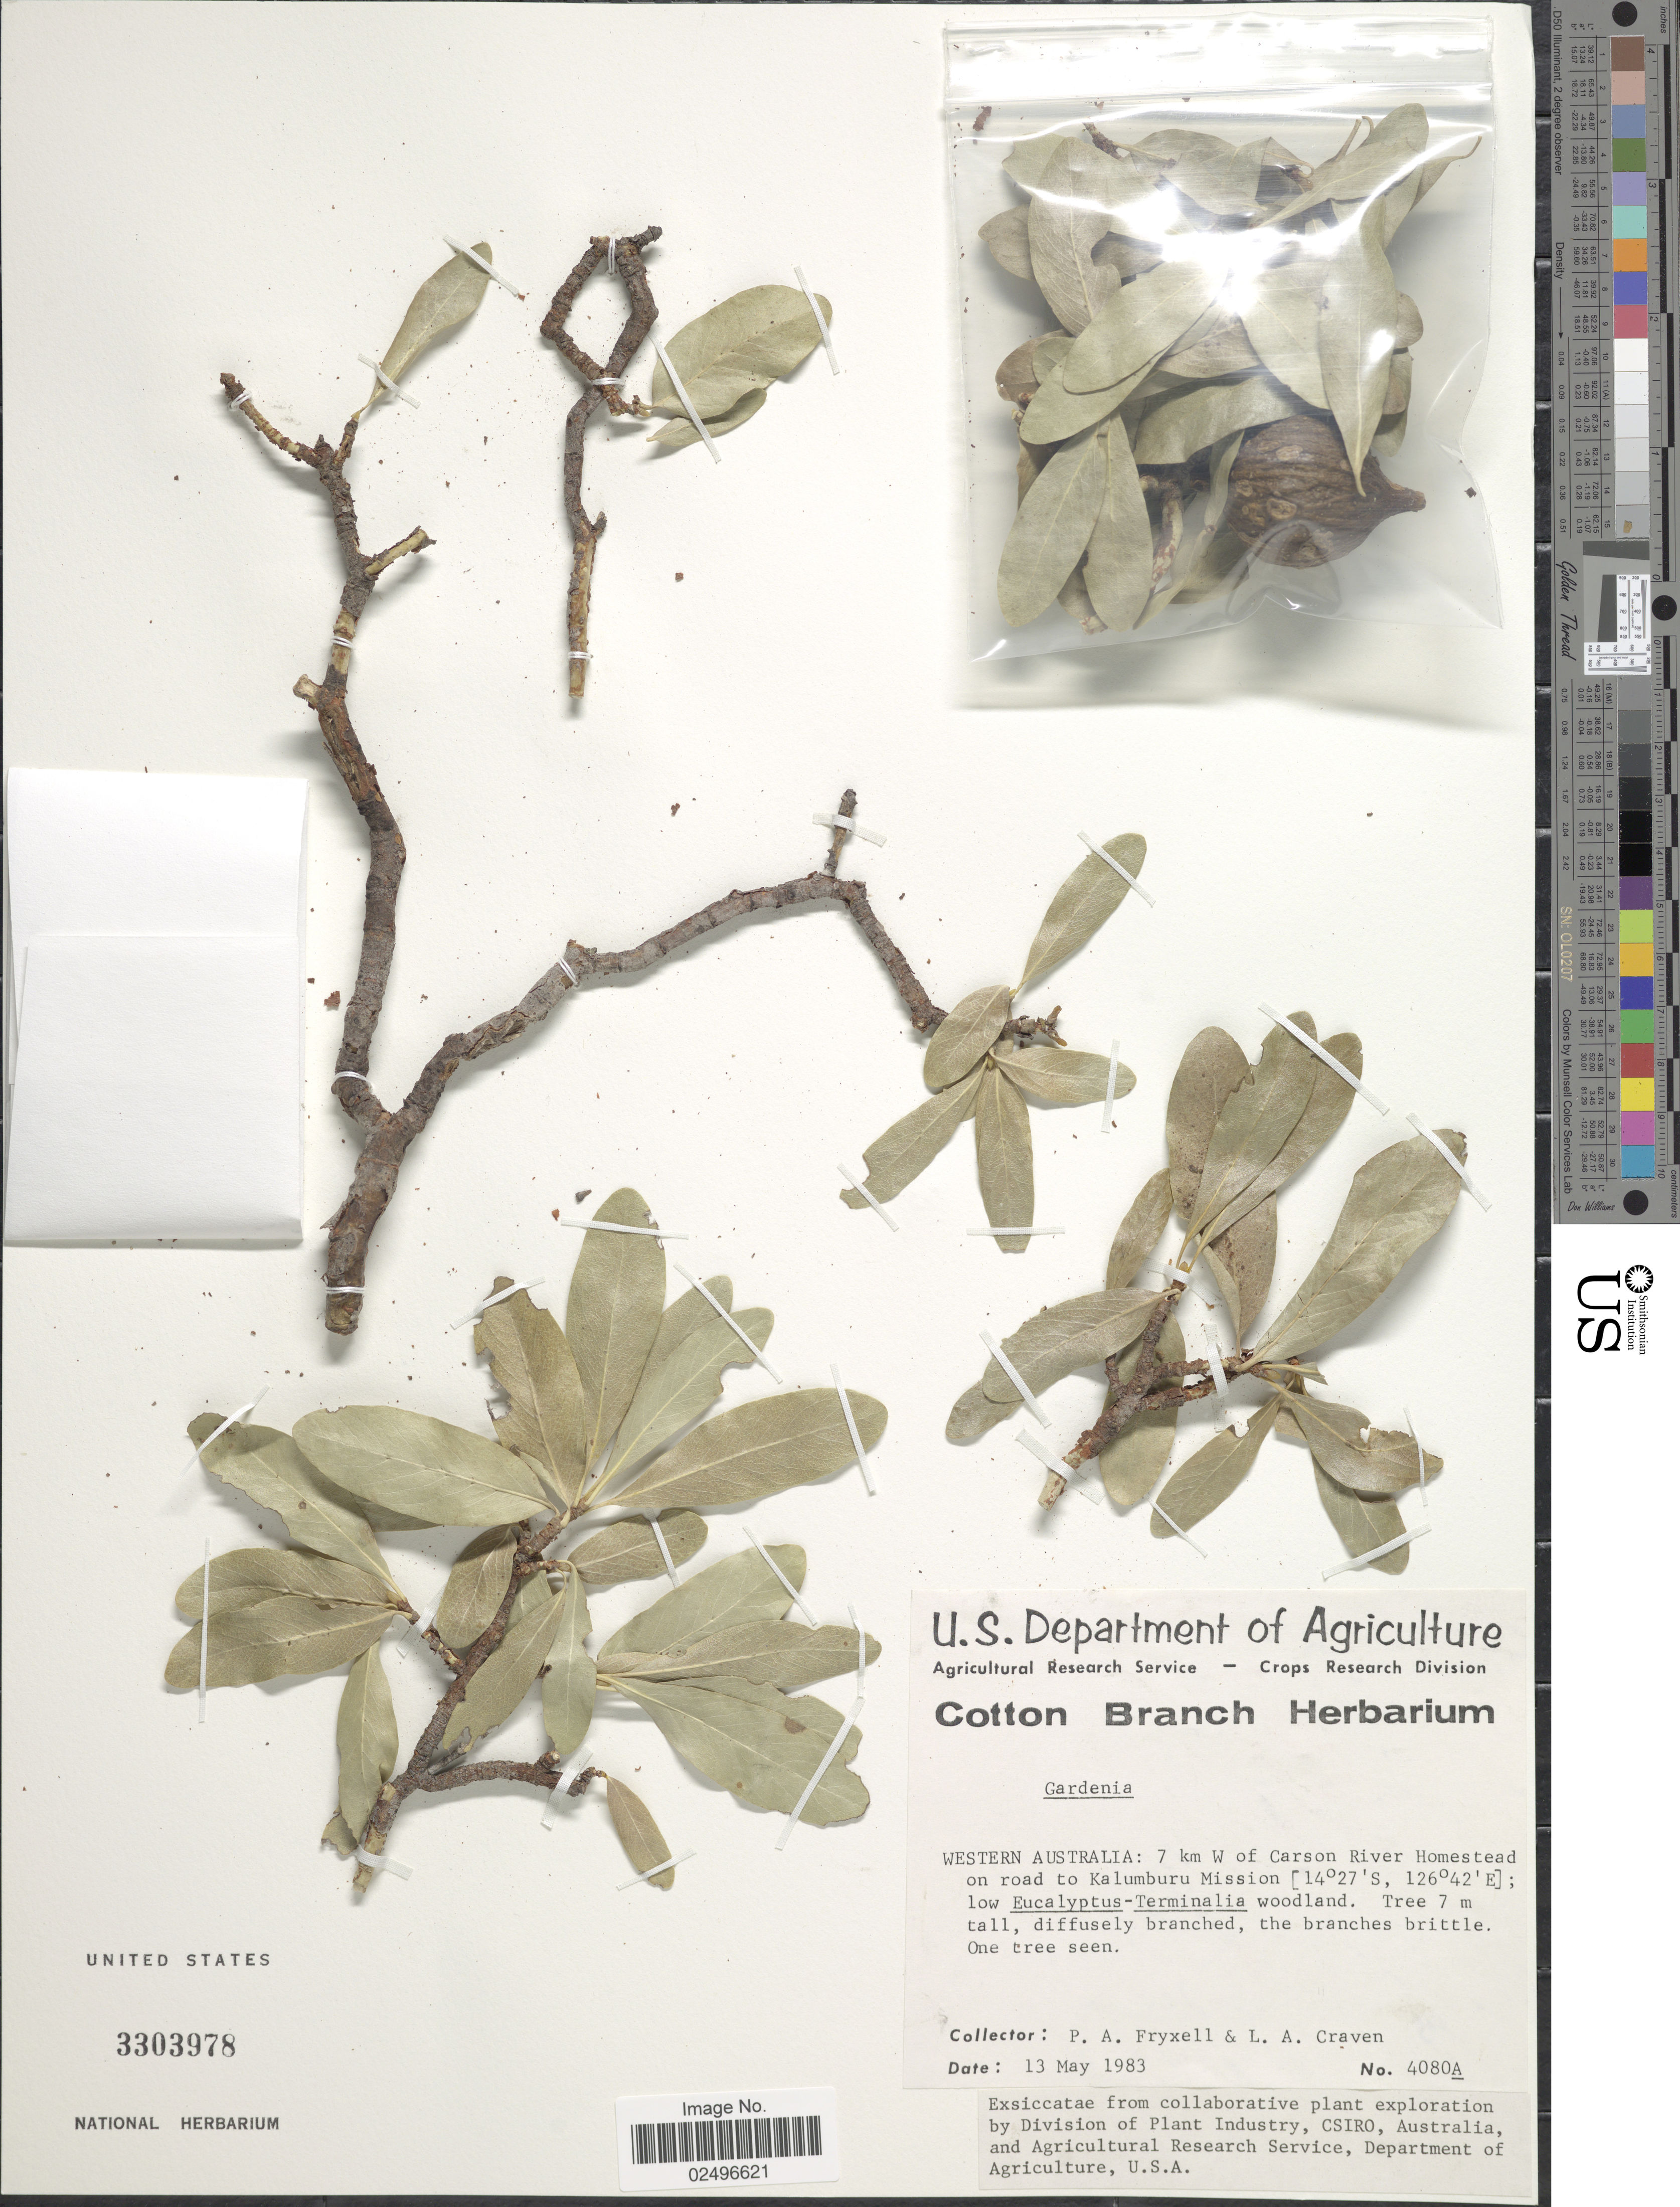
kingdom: Plantae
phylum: Tracheophyta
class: Magnoliopsida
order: Gentianales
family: Rubiaceae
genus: Gardenia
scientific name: Gardenia sp.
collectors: P. A. Fryxell & L. A. Craven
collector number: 4080A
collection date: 1983-05-13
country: Australia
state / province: Western Australia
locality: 7 km W of Carson River Homestead on road to Kalumburu Mission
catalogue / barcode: US 3303978